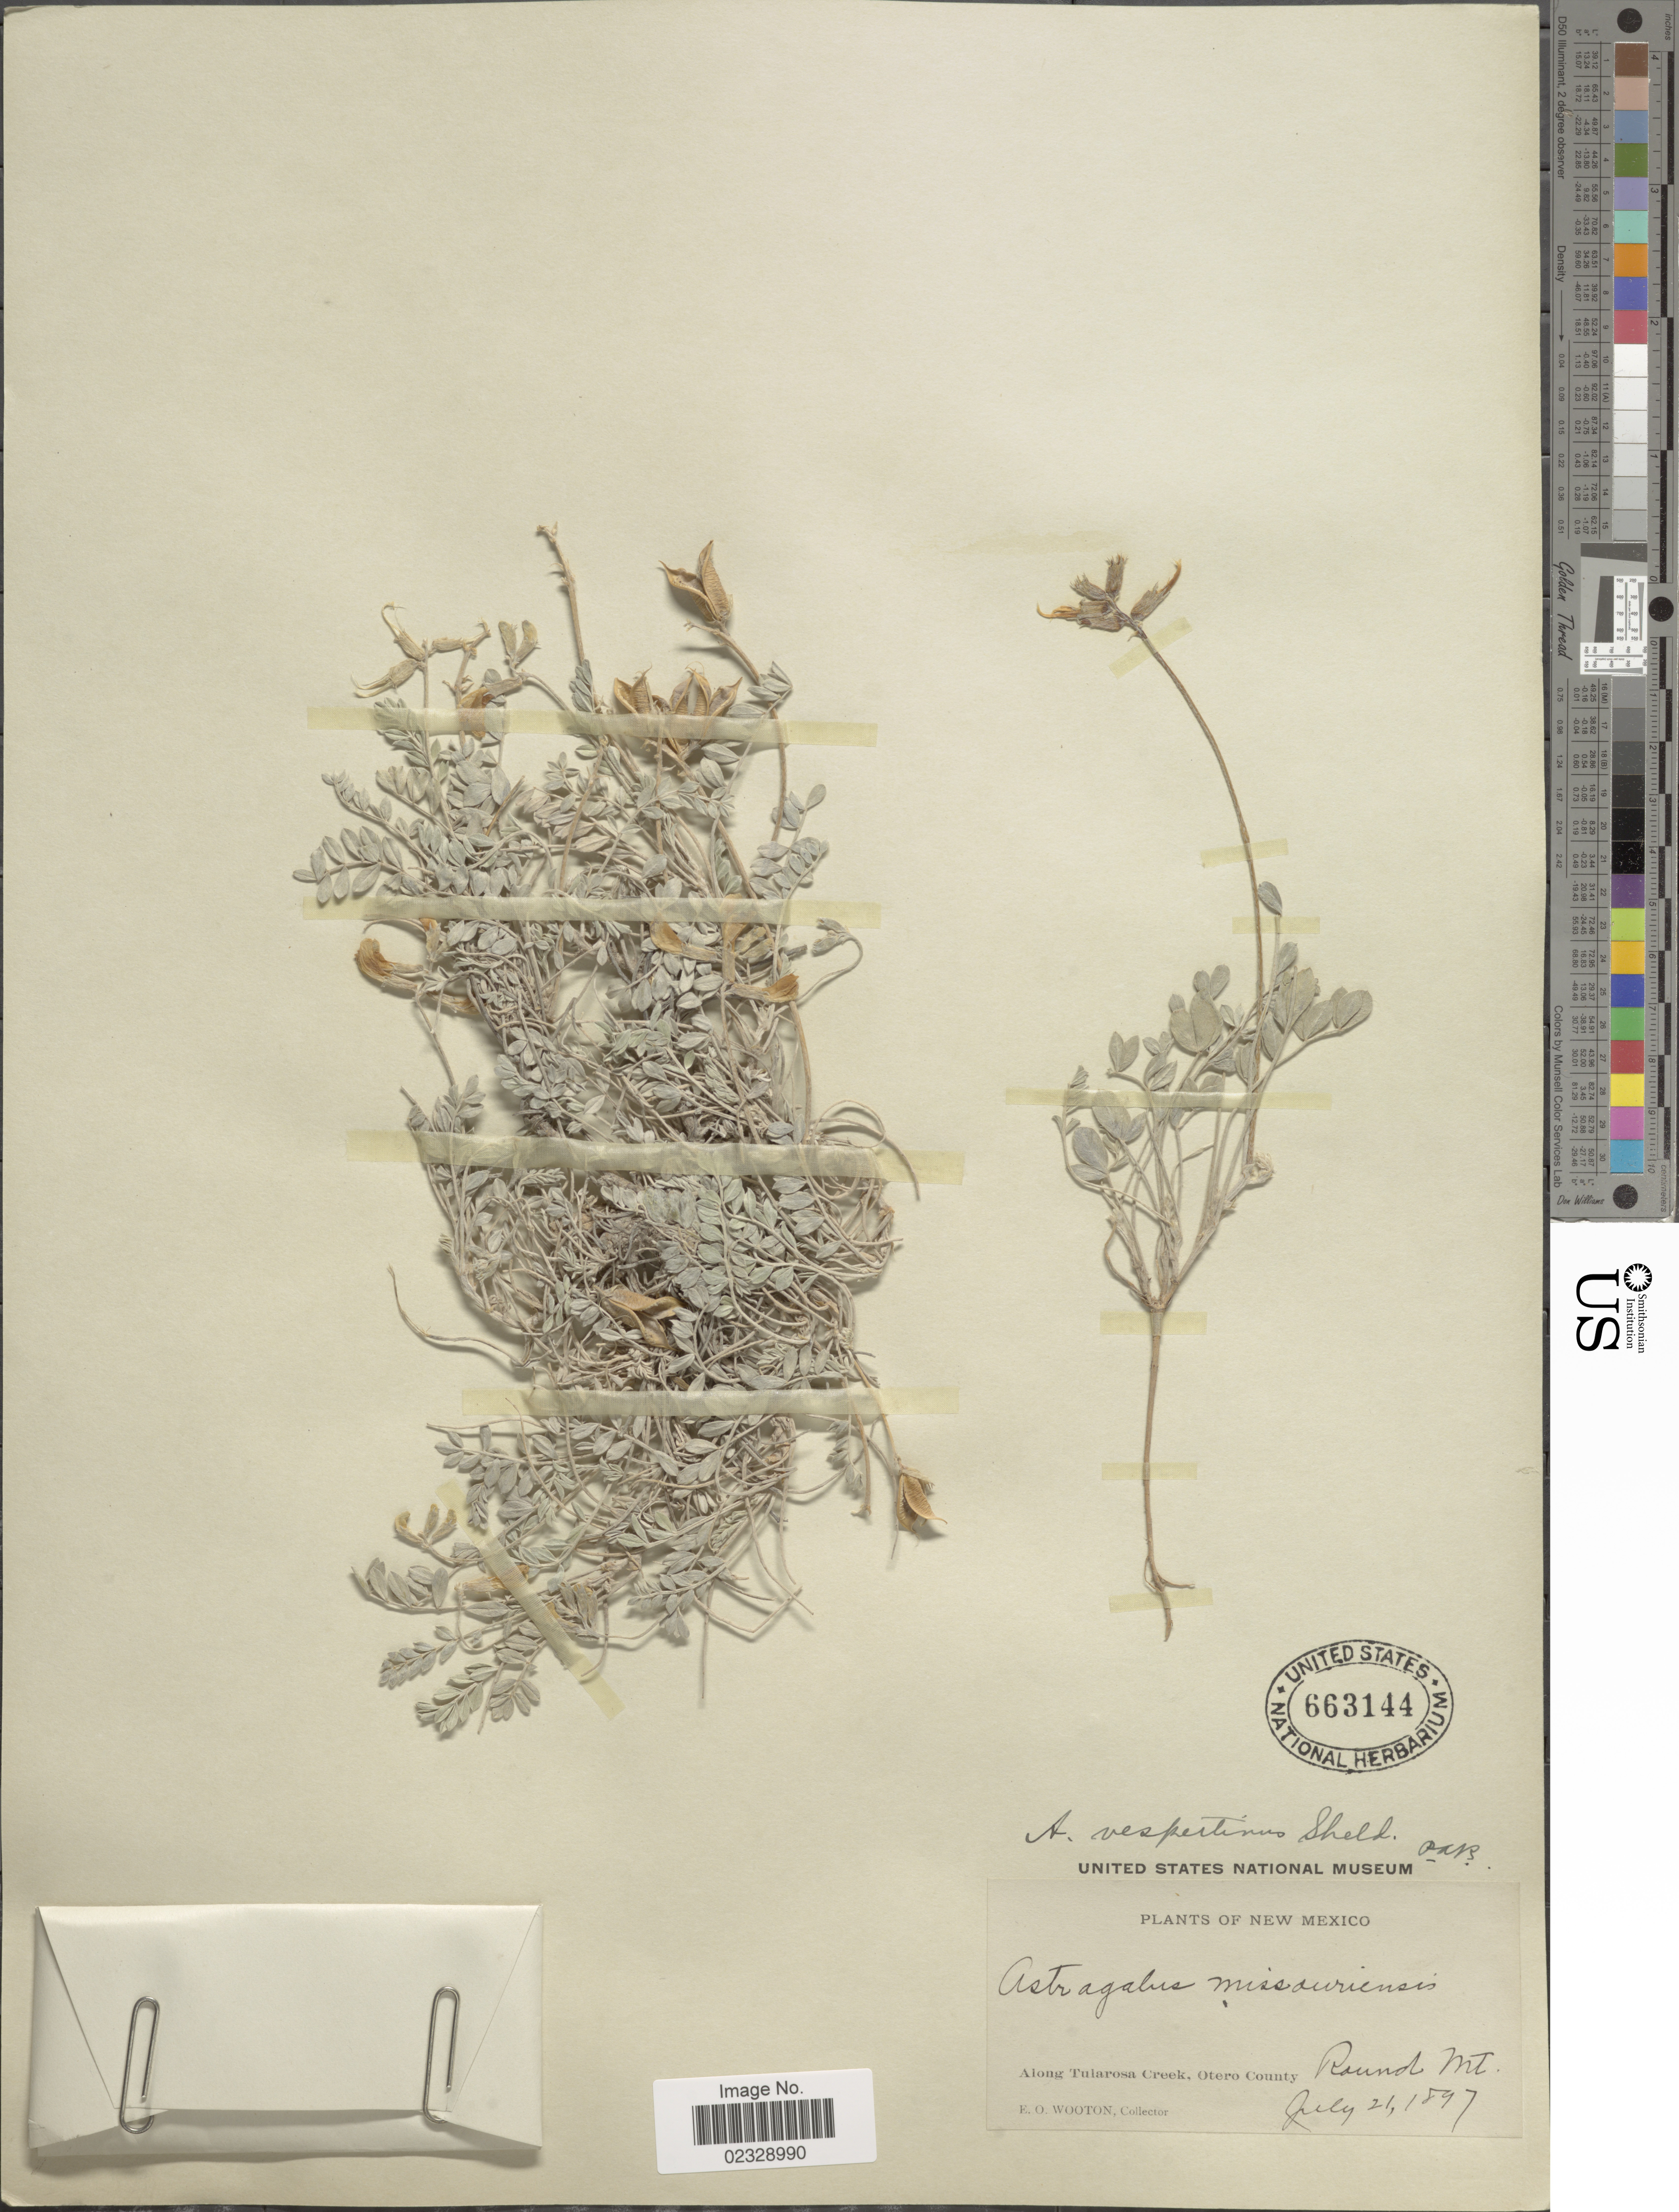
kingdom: Plantae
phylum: Tracheophyta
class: Magnoliopsida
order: Fabales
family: Fabaceae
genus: Astragalus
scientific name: Astragalus vespertinus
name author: E. Sheld.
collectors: E. O. Wooton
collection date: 1897-07-21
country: United States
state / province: New Mexico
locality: Along Tularoosa Creek, Otero County, Round Mt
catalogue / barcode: US 663144